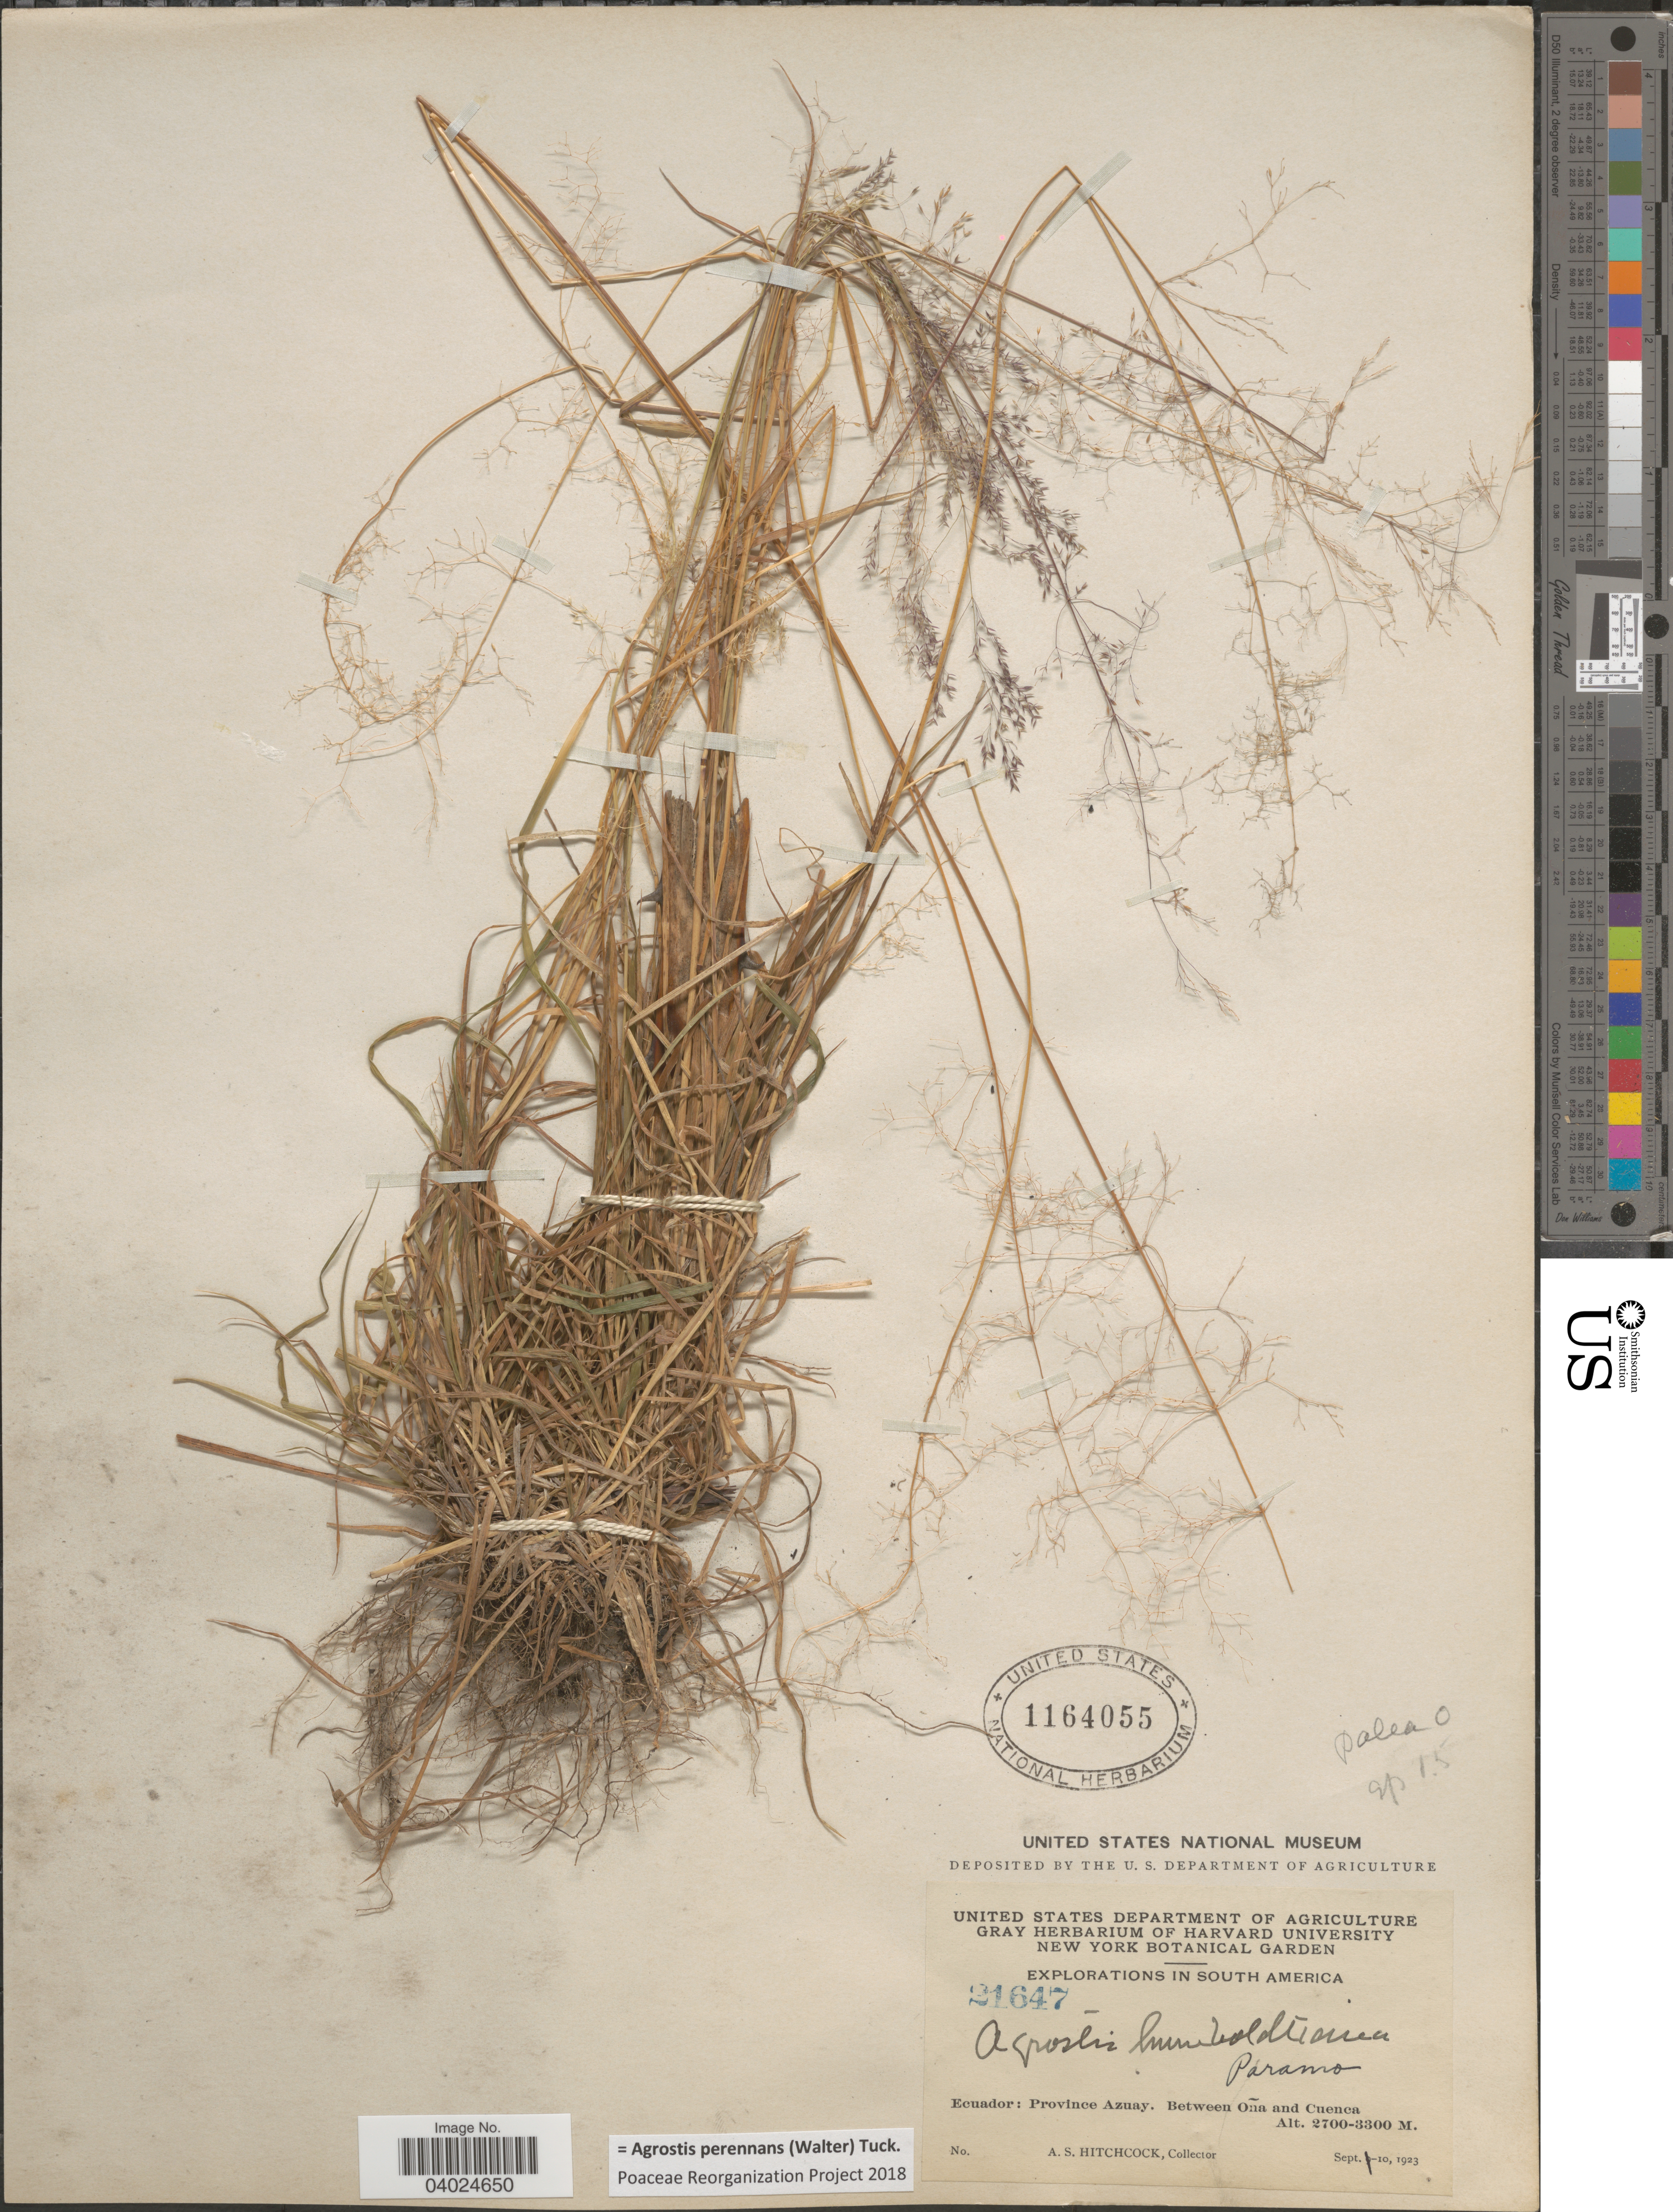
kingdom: Plantae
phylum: Tracheophyta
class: Liliopsida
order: Poales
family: Poaceae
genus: Agrostis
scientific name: Agrostis perennans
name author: (Walter) Tuck.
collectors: A. S. Hitchcock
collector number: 21647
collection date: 1923-09-10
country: Ecuador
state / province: Azuay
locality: Between Oña and Cuenca.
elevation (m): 2700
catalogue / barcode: US 1164055